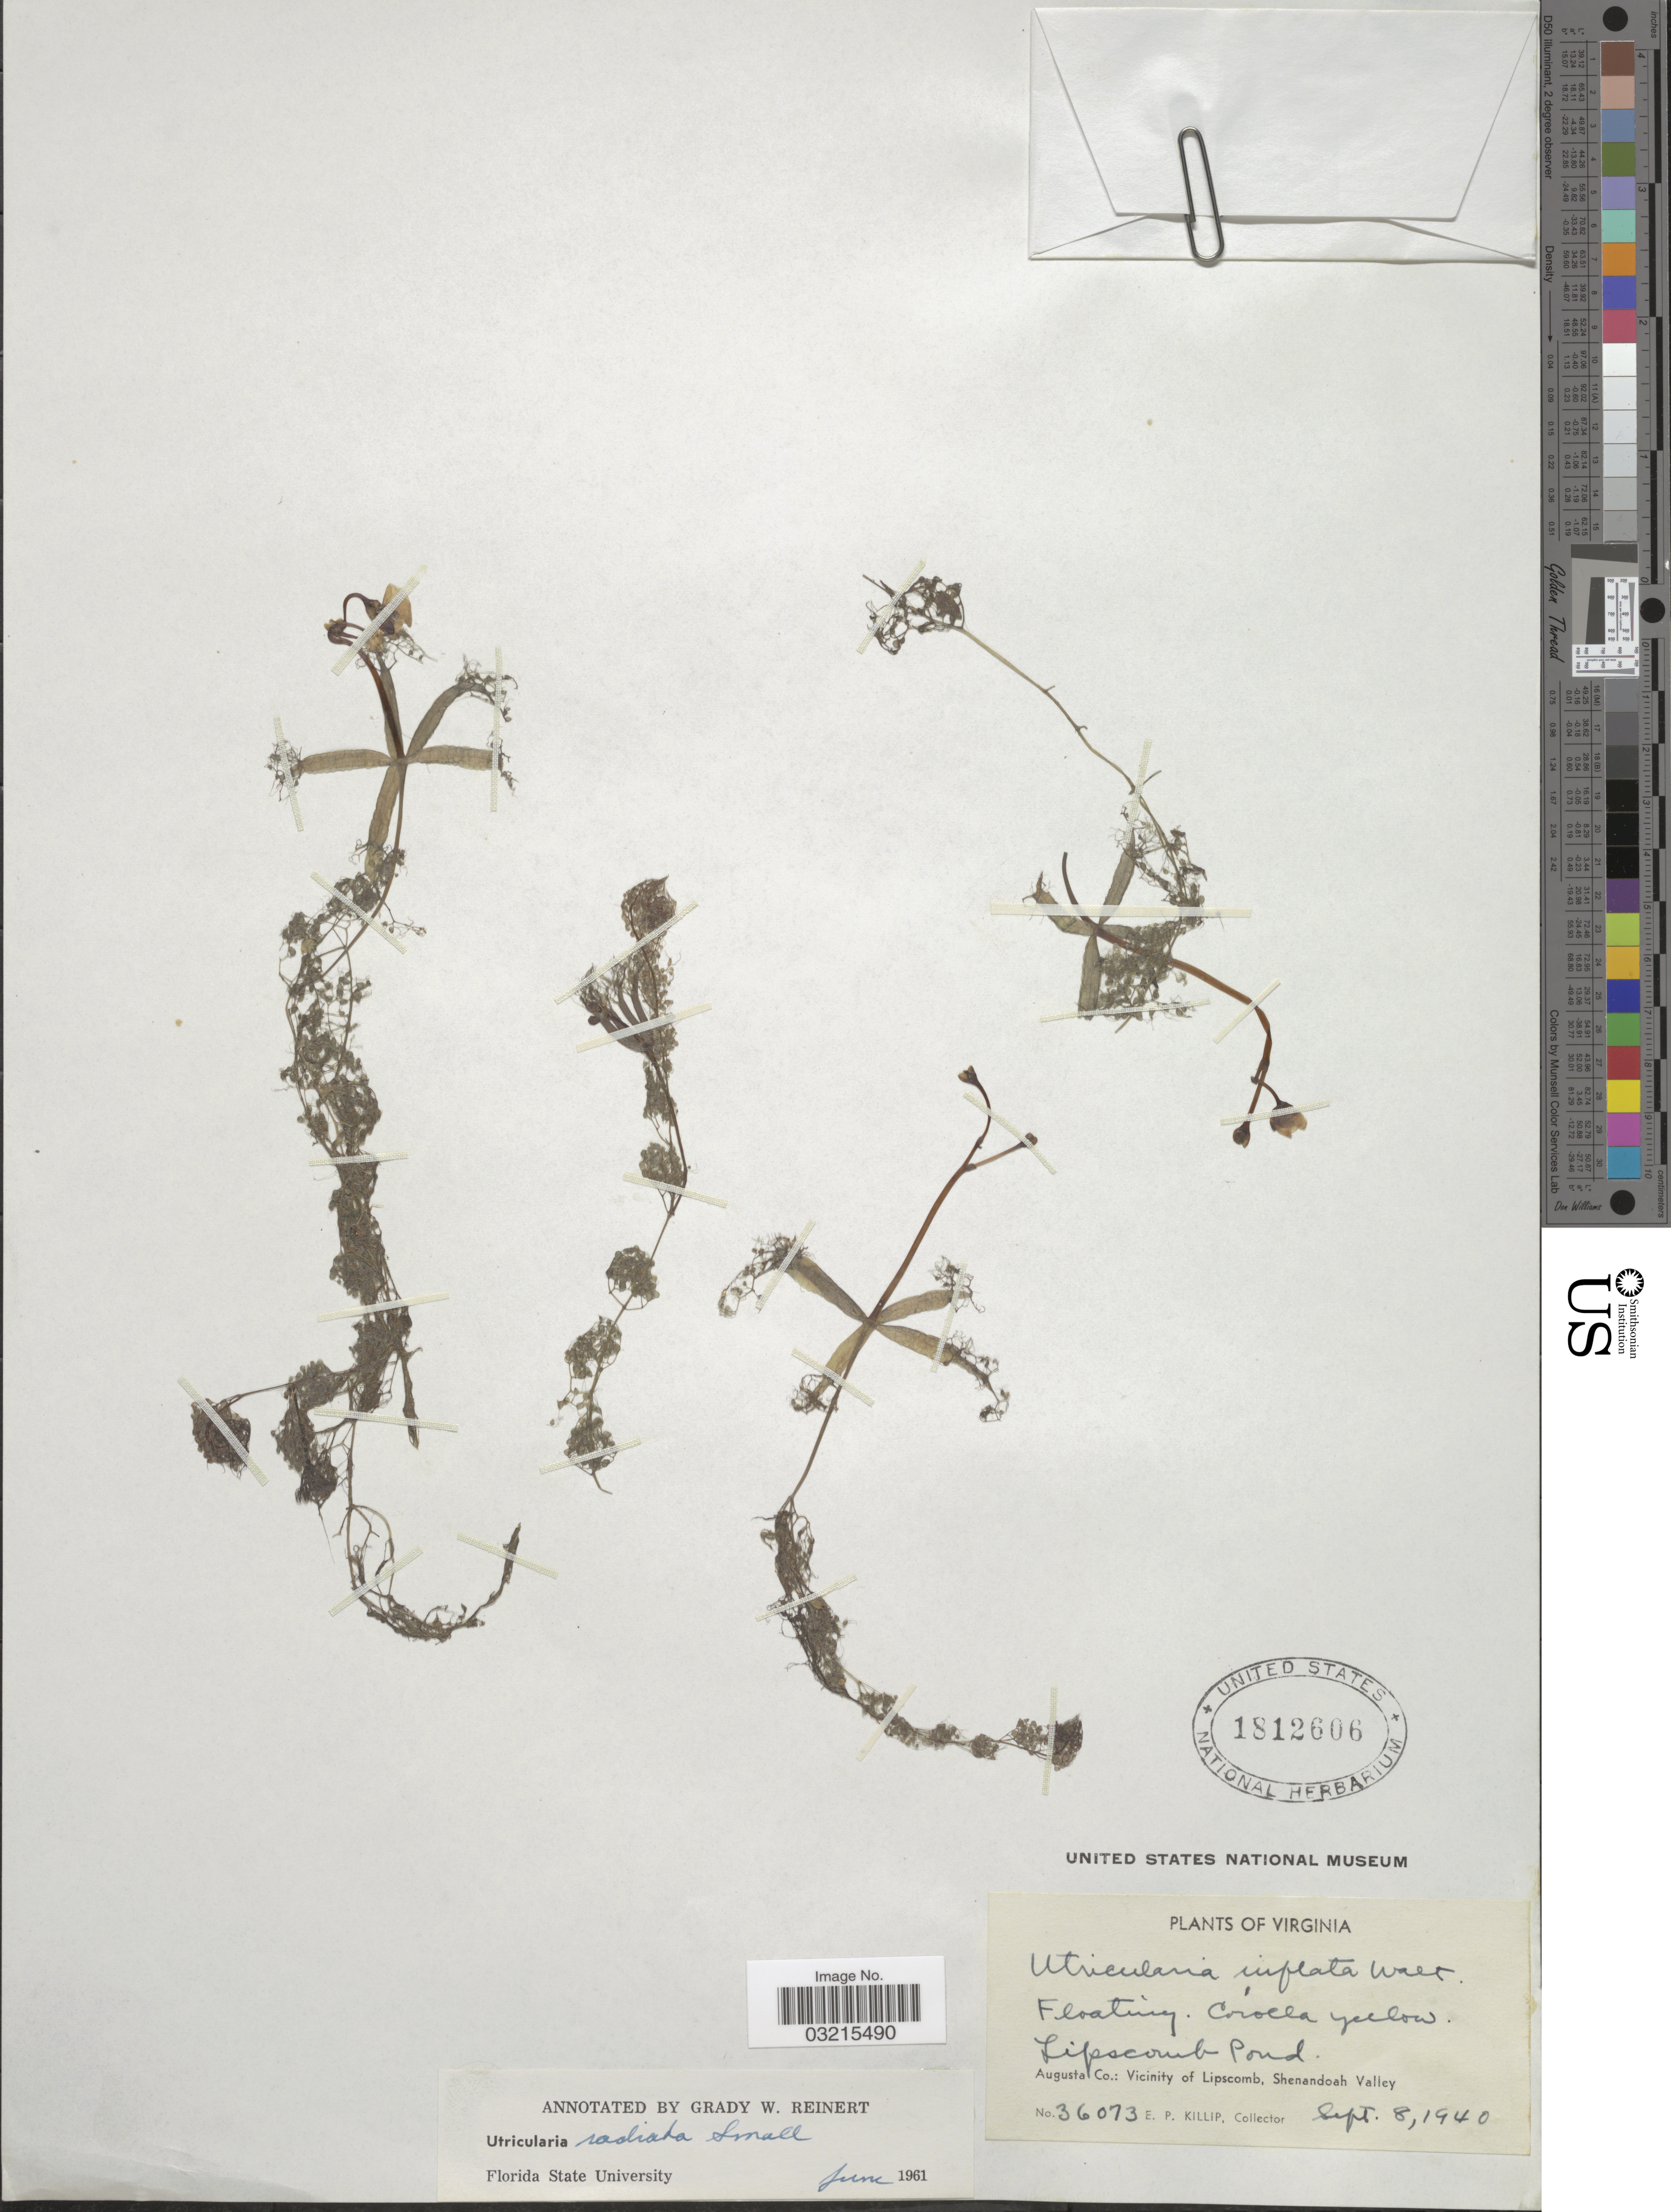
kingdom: Plantae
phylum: Tracheophyta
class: Magnoliopsida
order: Lamiales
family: Lentibulariaceae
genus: Utricularia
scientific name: Utricularia radiata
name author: Small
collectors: E. P. Killip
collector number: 36073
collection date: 1940-09-08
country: United States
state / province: Virginia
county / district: Augusta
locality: Lipscomb Pond. Augusta Co.: Vicinity of Libscomb, Shenandoah Valley.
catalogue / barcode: US 1812606